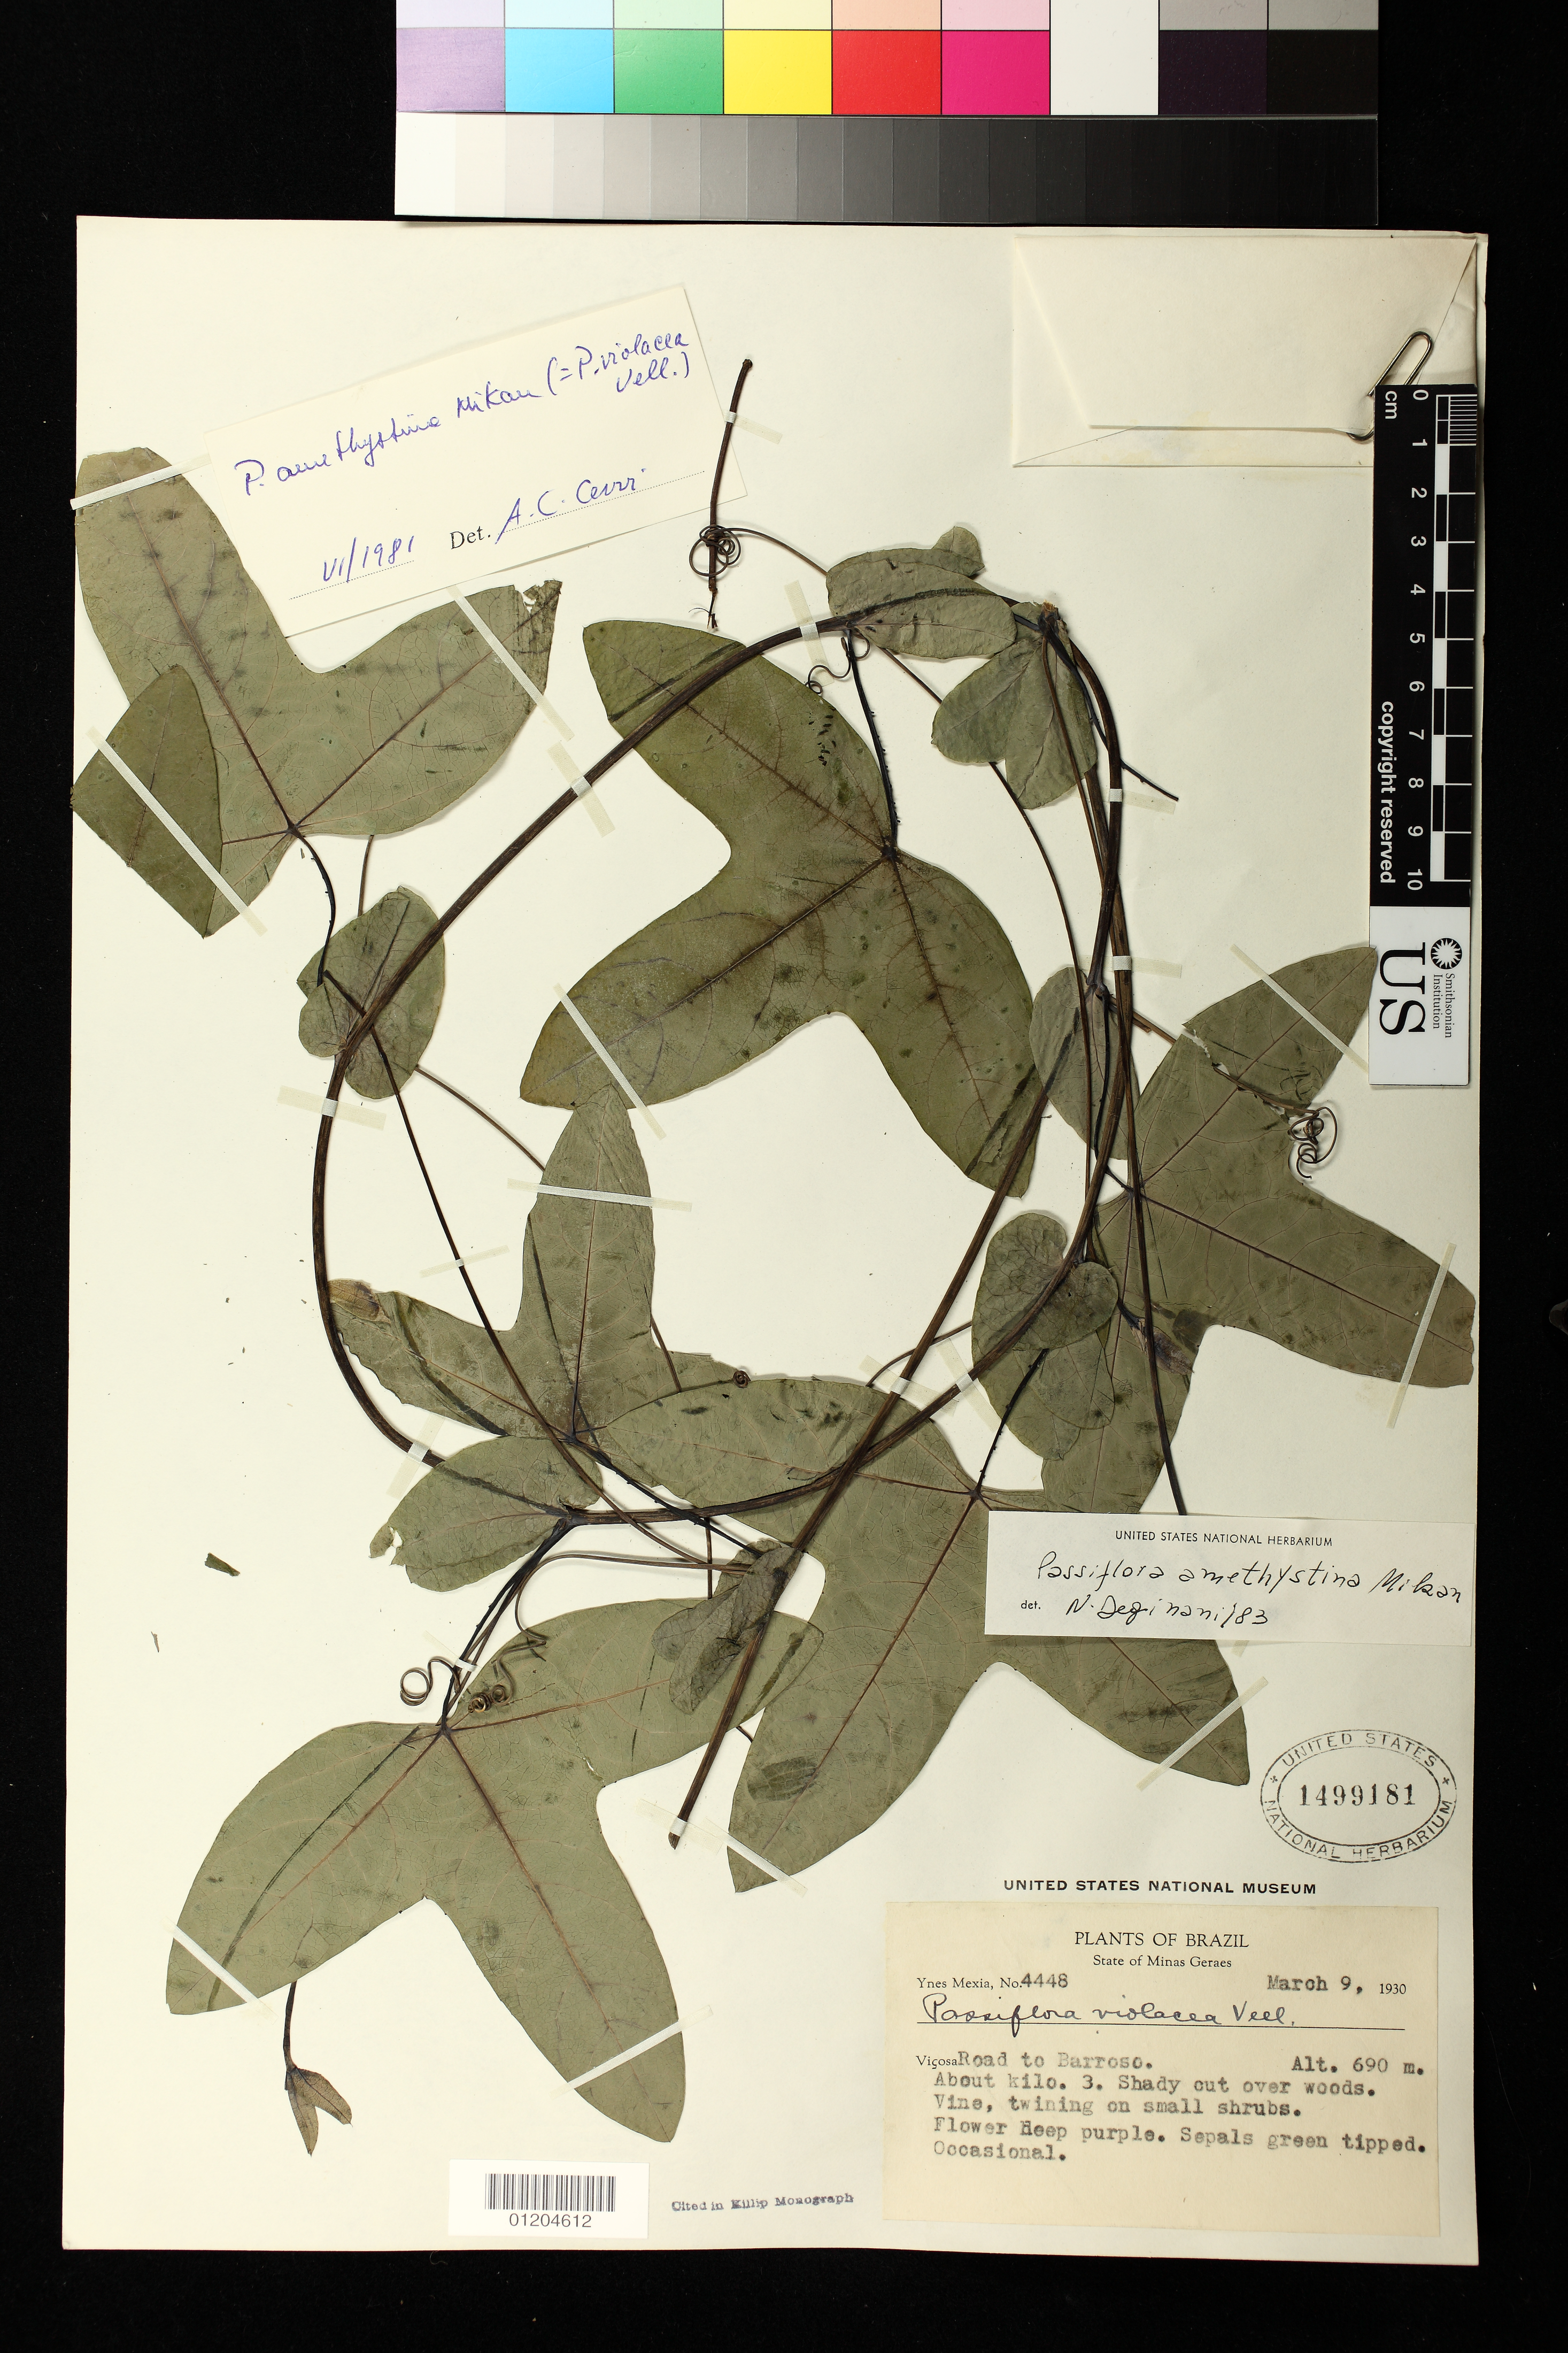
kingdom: Plantae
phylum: Tracheophyta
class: Magnoliopsida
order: Malpighiales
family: Passifloraceae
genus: Passiflora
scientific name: Passiflora amethystina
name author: J.C. Mikan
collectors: Y. Mexia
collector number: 4448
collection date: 1930-03-09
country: Brazil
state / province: Minas Gerais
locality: Vicosa. Road to Barroso.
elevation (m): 690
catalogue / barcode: US 1499181